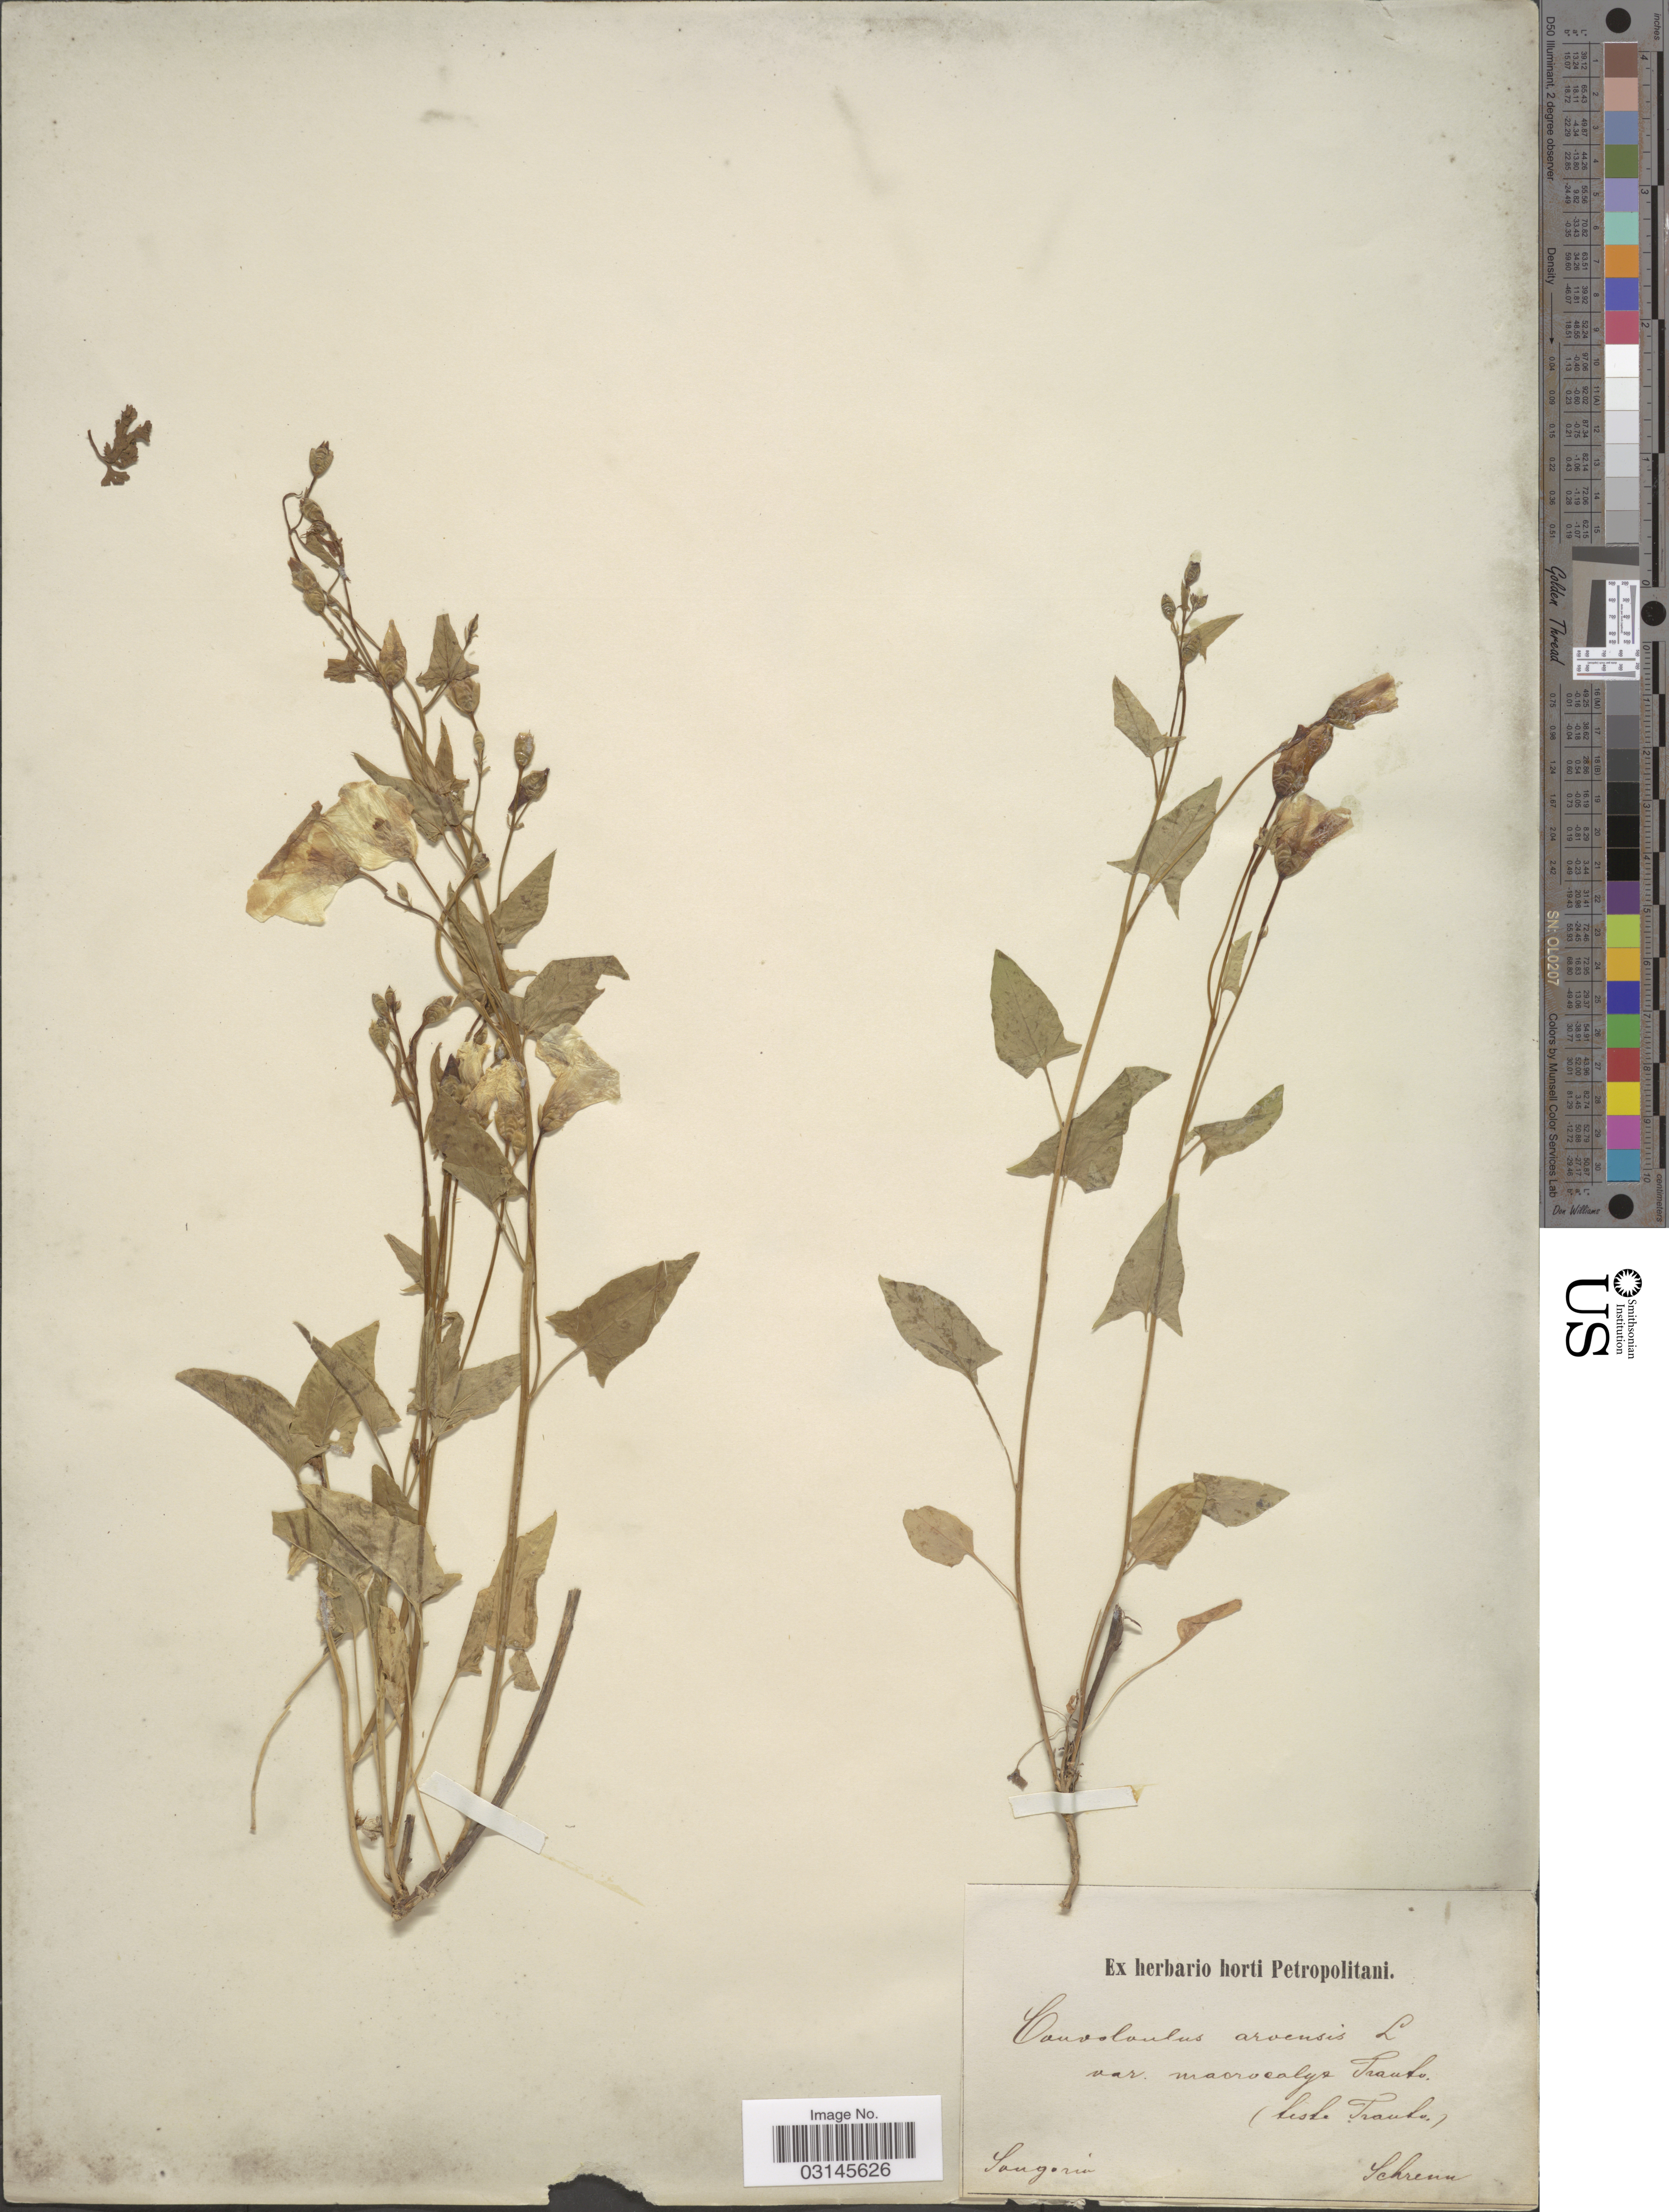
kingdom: Plantae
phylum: Tracheophyta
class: Magnoliopsida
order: Solanales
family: Convolvulaceae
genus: Convolvulus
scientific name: Convolvulus arvensis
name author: L.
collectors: A.G. Schrenk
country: Kazakhstan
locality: Songoria.